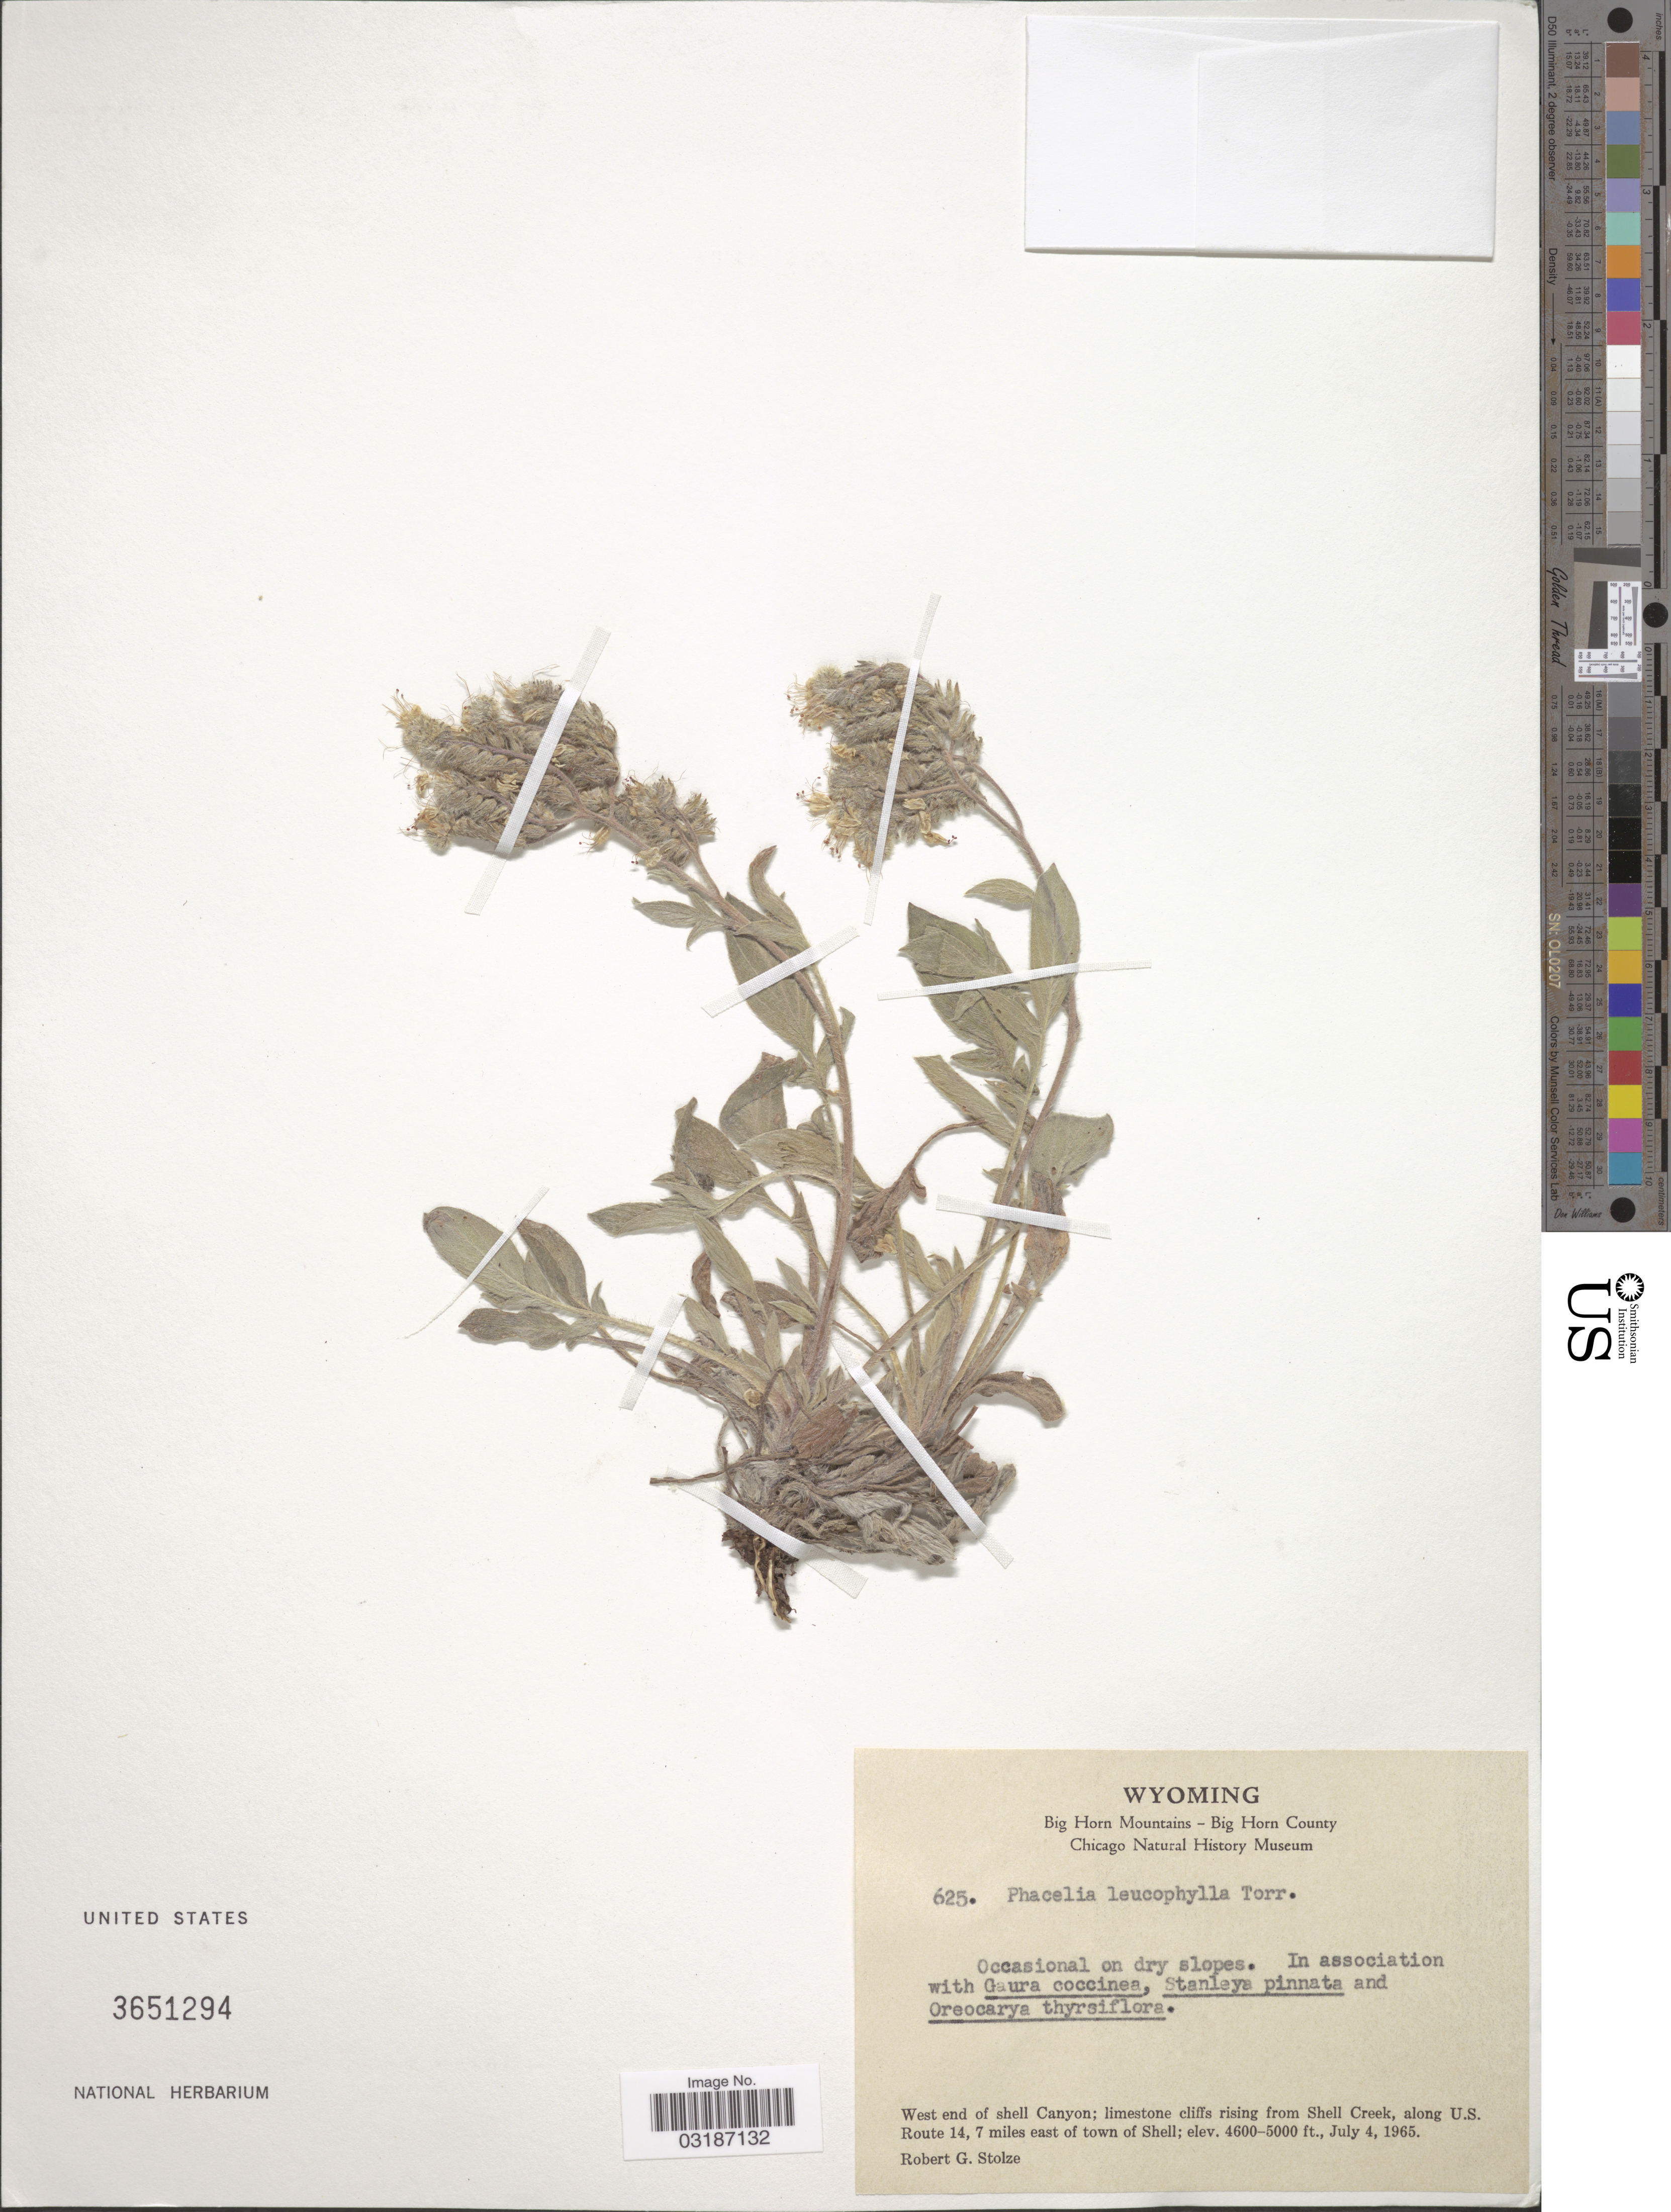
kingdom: Plantae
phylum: Tracheophyta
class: Magnoliopsida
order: Boraginales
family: Hydrophyllaceae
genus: Phacelia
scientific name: Phacelia leucophylla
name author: Torr.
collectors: R. G. Stolze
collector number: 625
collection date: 1965-07-04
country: United States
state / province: Wyoming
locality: Big Horn Mountains - Big Horn County. West end of shell Canyon; limestone cliffs rising from Shell Creek, along U.S. Route 14, 7 miles east of town of Shell.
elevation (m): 1402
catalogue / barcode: US 3651294